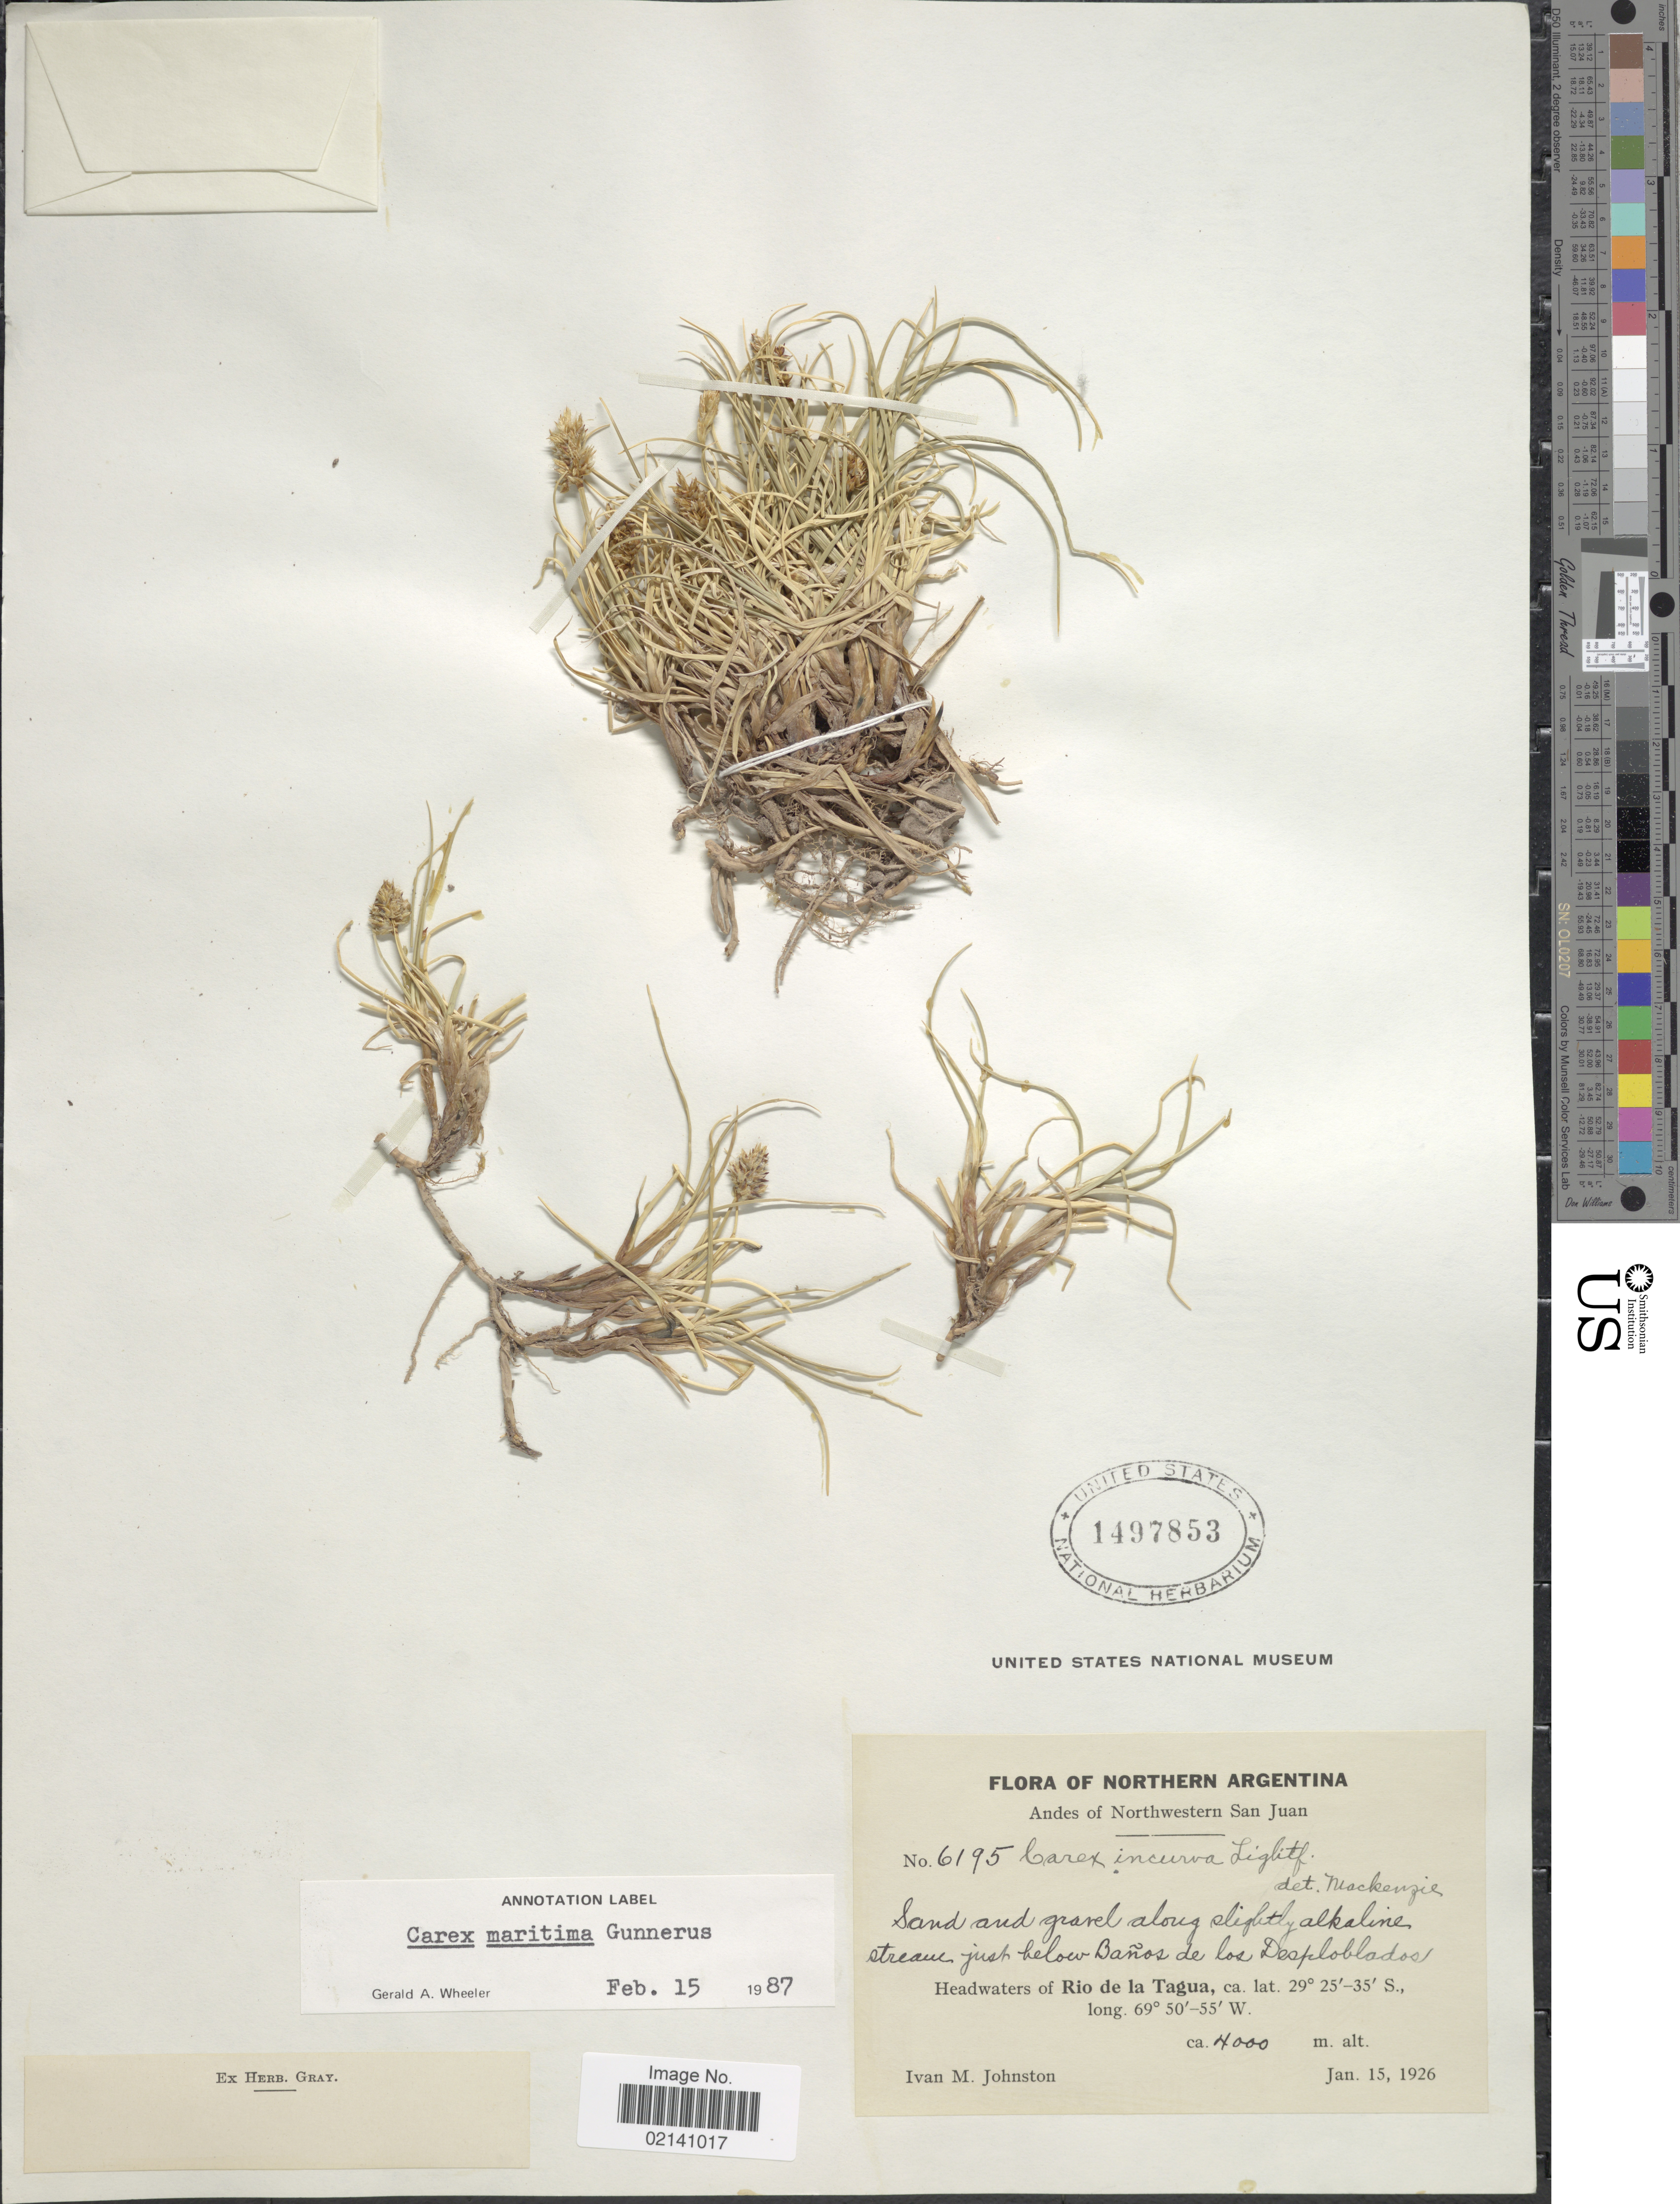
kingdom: Plantae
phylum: Tracheophyta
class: Liliopsida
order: Poales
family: Cyperaceae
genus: Carex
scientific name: Carex melanocystis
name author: É. Desv.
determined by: Jimnéz-Mejias, Pedro, (UPOS), Universidad Pablo de Olavide (SPAIN)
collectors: I.M. Johnston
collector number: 6195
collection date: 1926-01-15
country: Argentina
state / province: San Juan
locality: Northern Argentina, Andes of Northwestern San Juan, Sand and gravel along slightly alkaline stream just below Banos de los Desploblados, Headwaters of Rio de la Tagua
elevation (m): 4000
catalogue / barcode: US 1497853